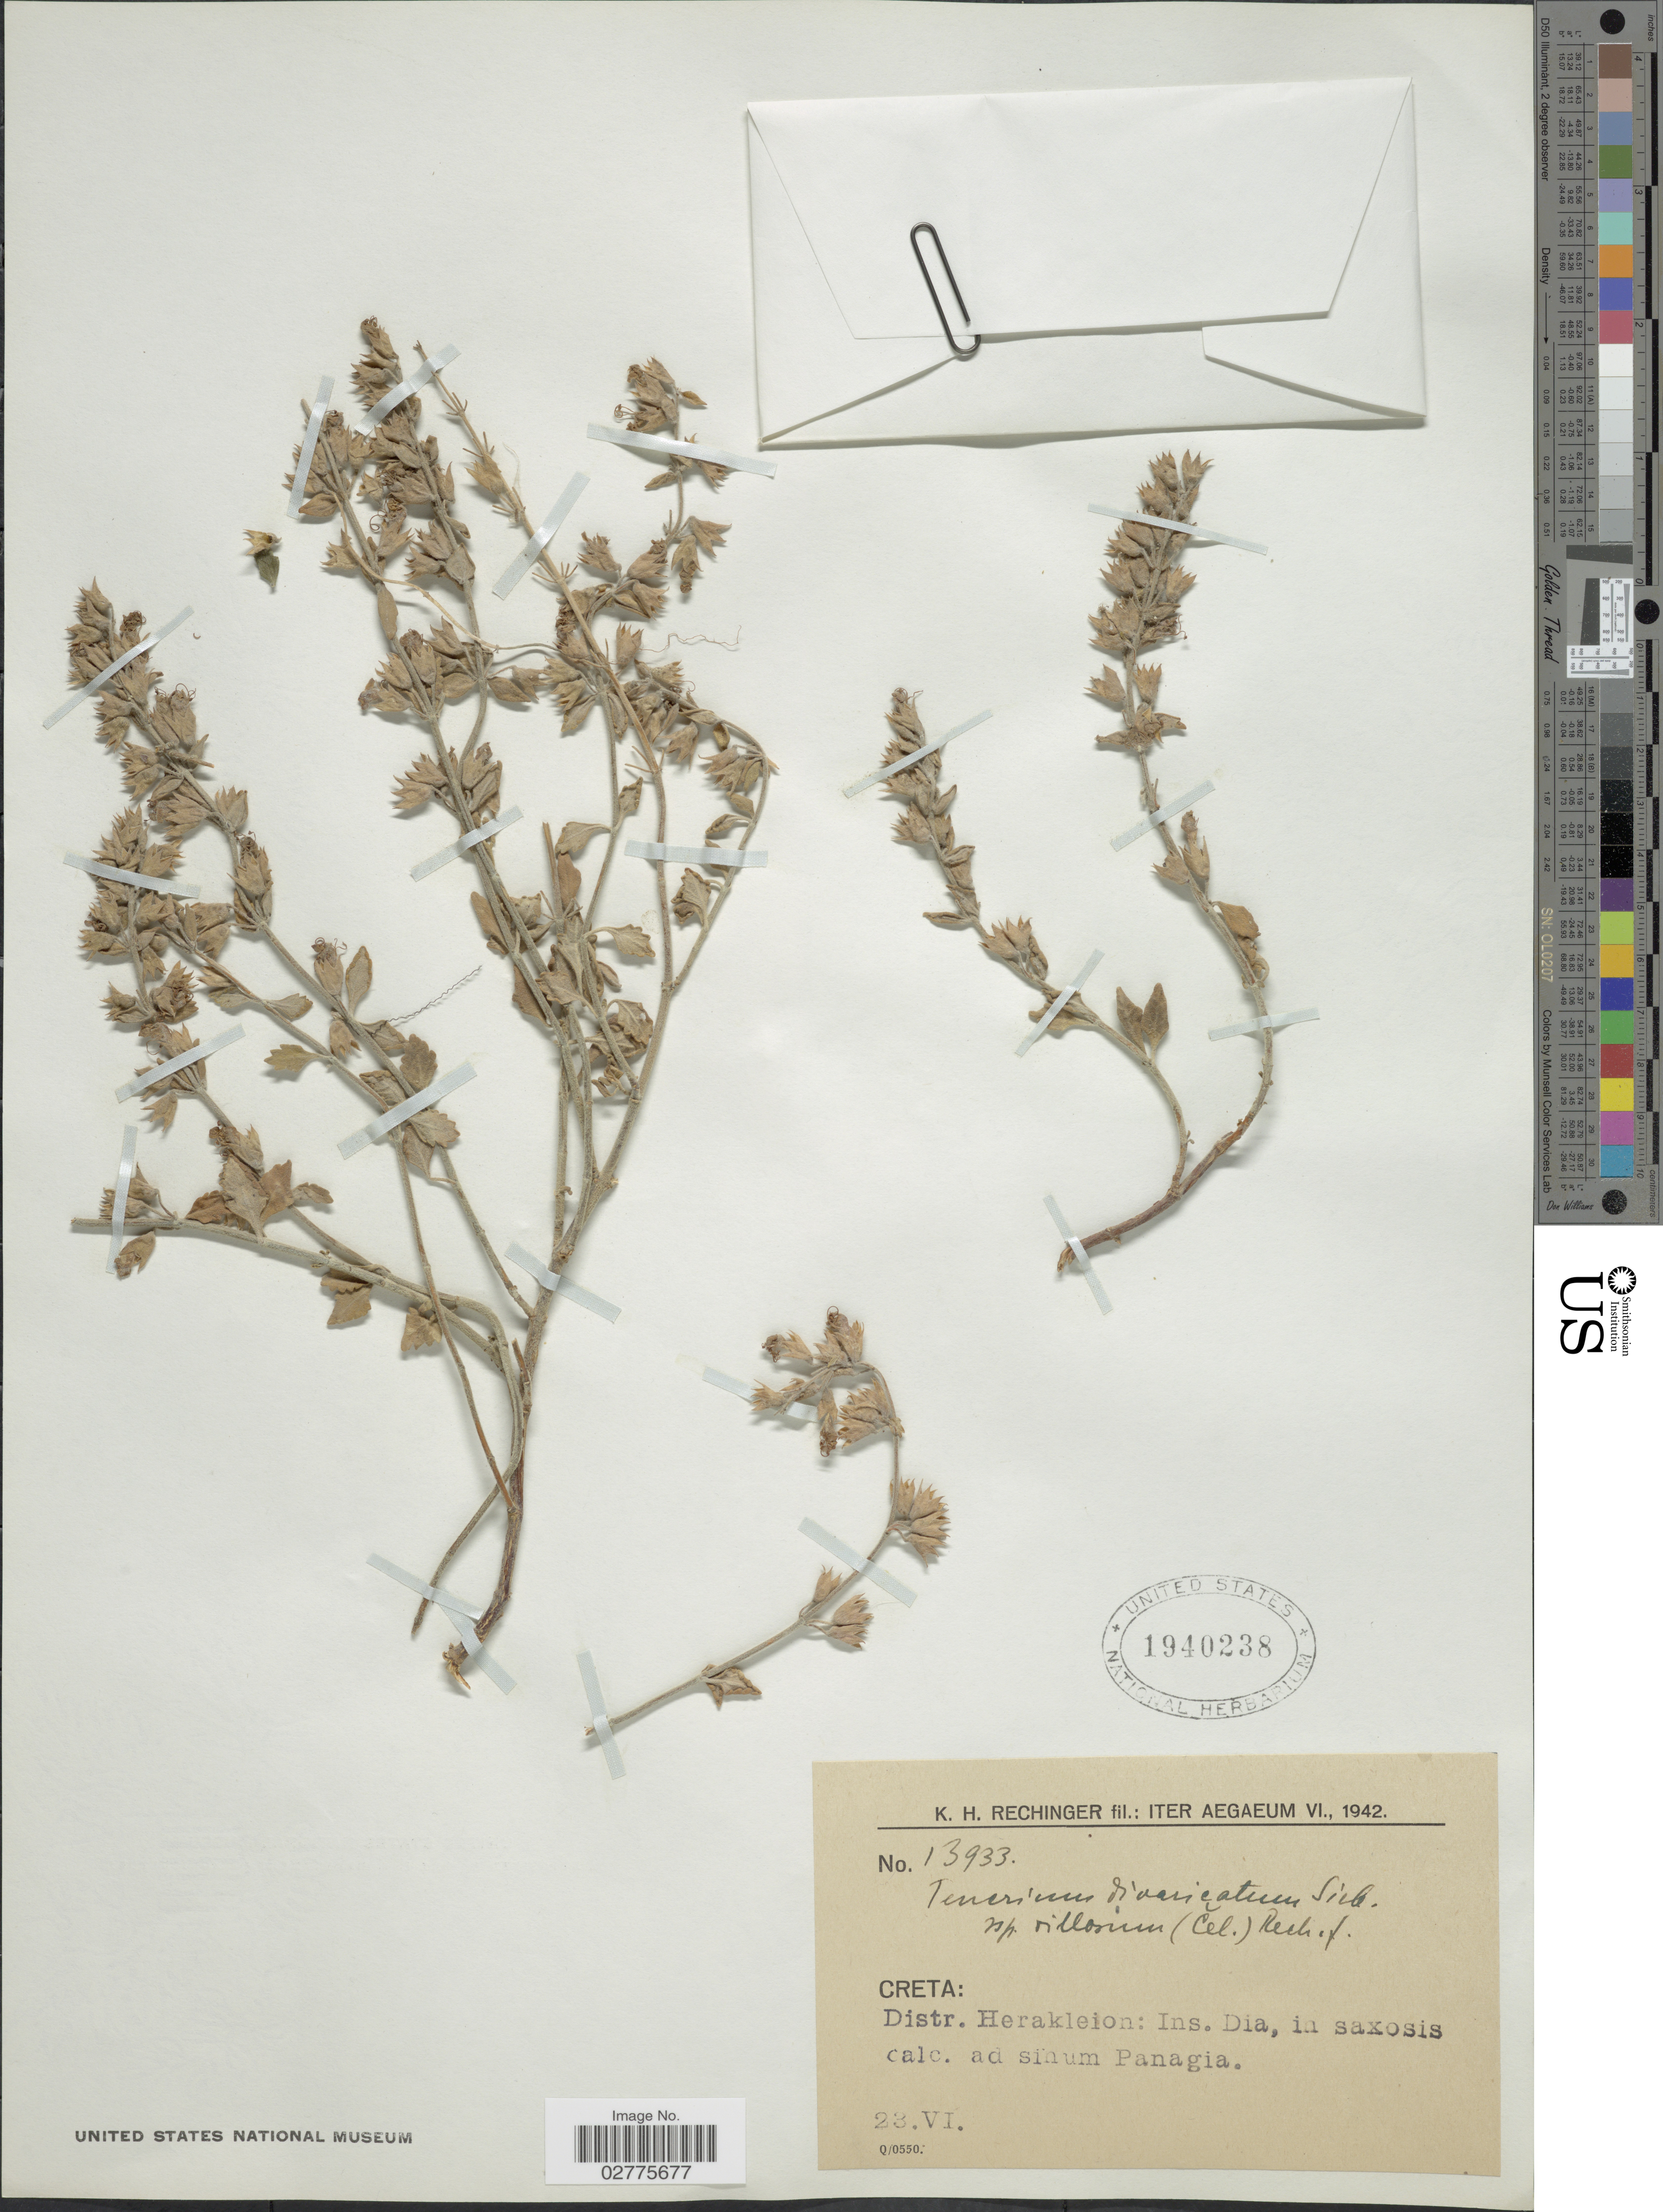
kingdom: Plantae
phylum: Tracheophyta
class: Magnoliopsida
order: Lamiales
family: Lamiaceae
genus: Teucrium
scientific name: Teucrium divaricatum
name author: Sieber ex Heldr.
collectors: K. H. Rechinger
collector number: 13933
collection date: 1942-06-23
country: Greece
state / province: Crete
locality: Aegaeum. Creta: Distr. Herakleion: Ins. Dia, in saxosis calc. ad sinum Panagia.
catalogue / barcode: US 1940238